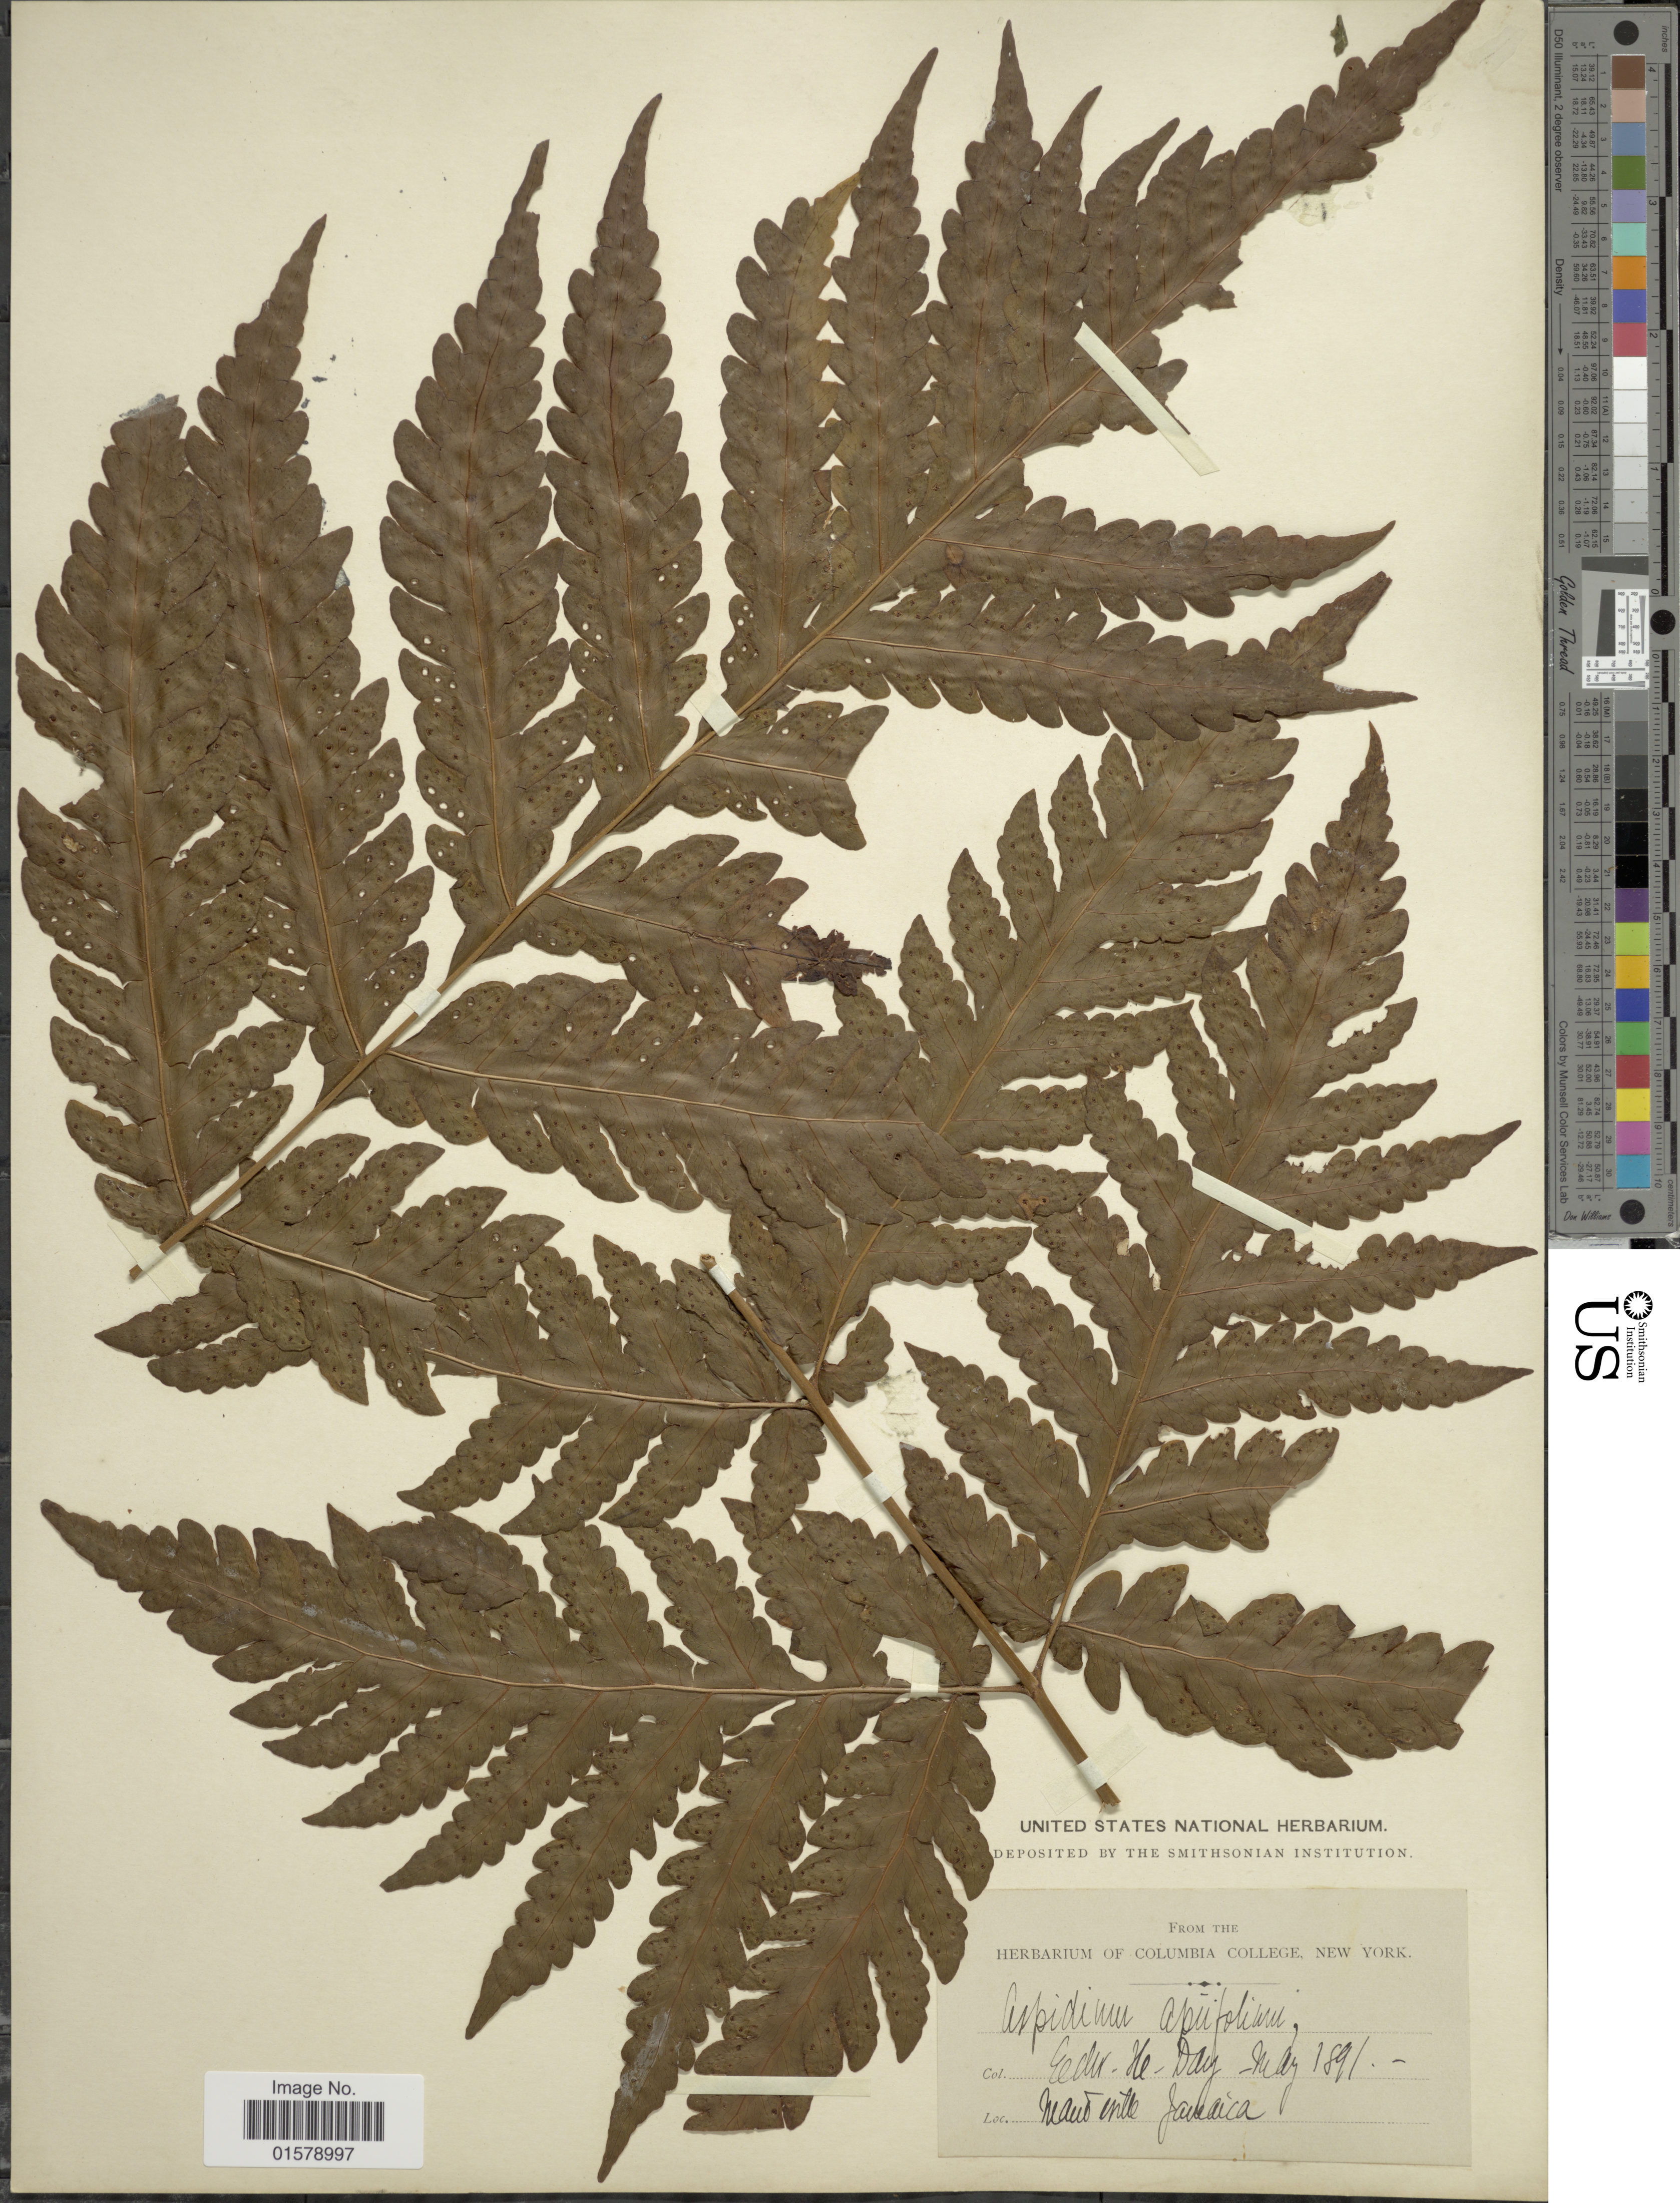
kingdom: Plantae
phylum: Tracheophyta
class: Polypodiopsida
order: Polypodiales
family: Tectariaceae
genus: Tectaria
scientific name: Tectaria apiifolia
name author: (Schkuhr) Copel.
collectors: E. H. Day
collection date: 1891-05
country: Jamaica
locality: Maud entil [interpreted]